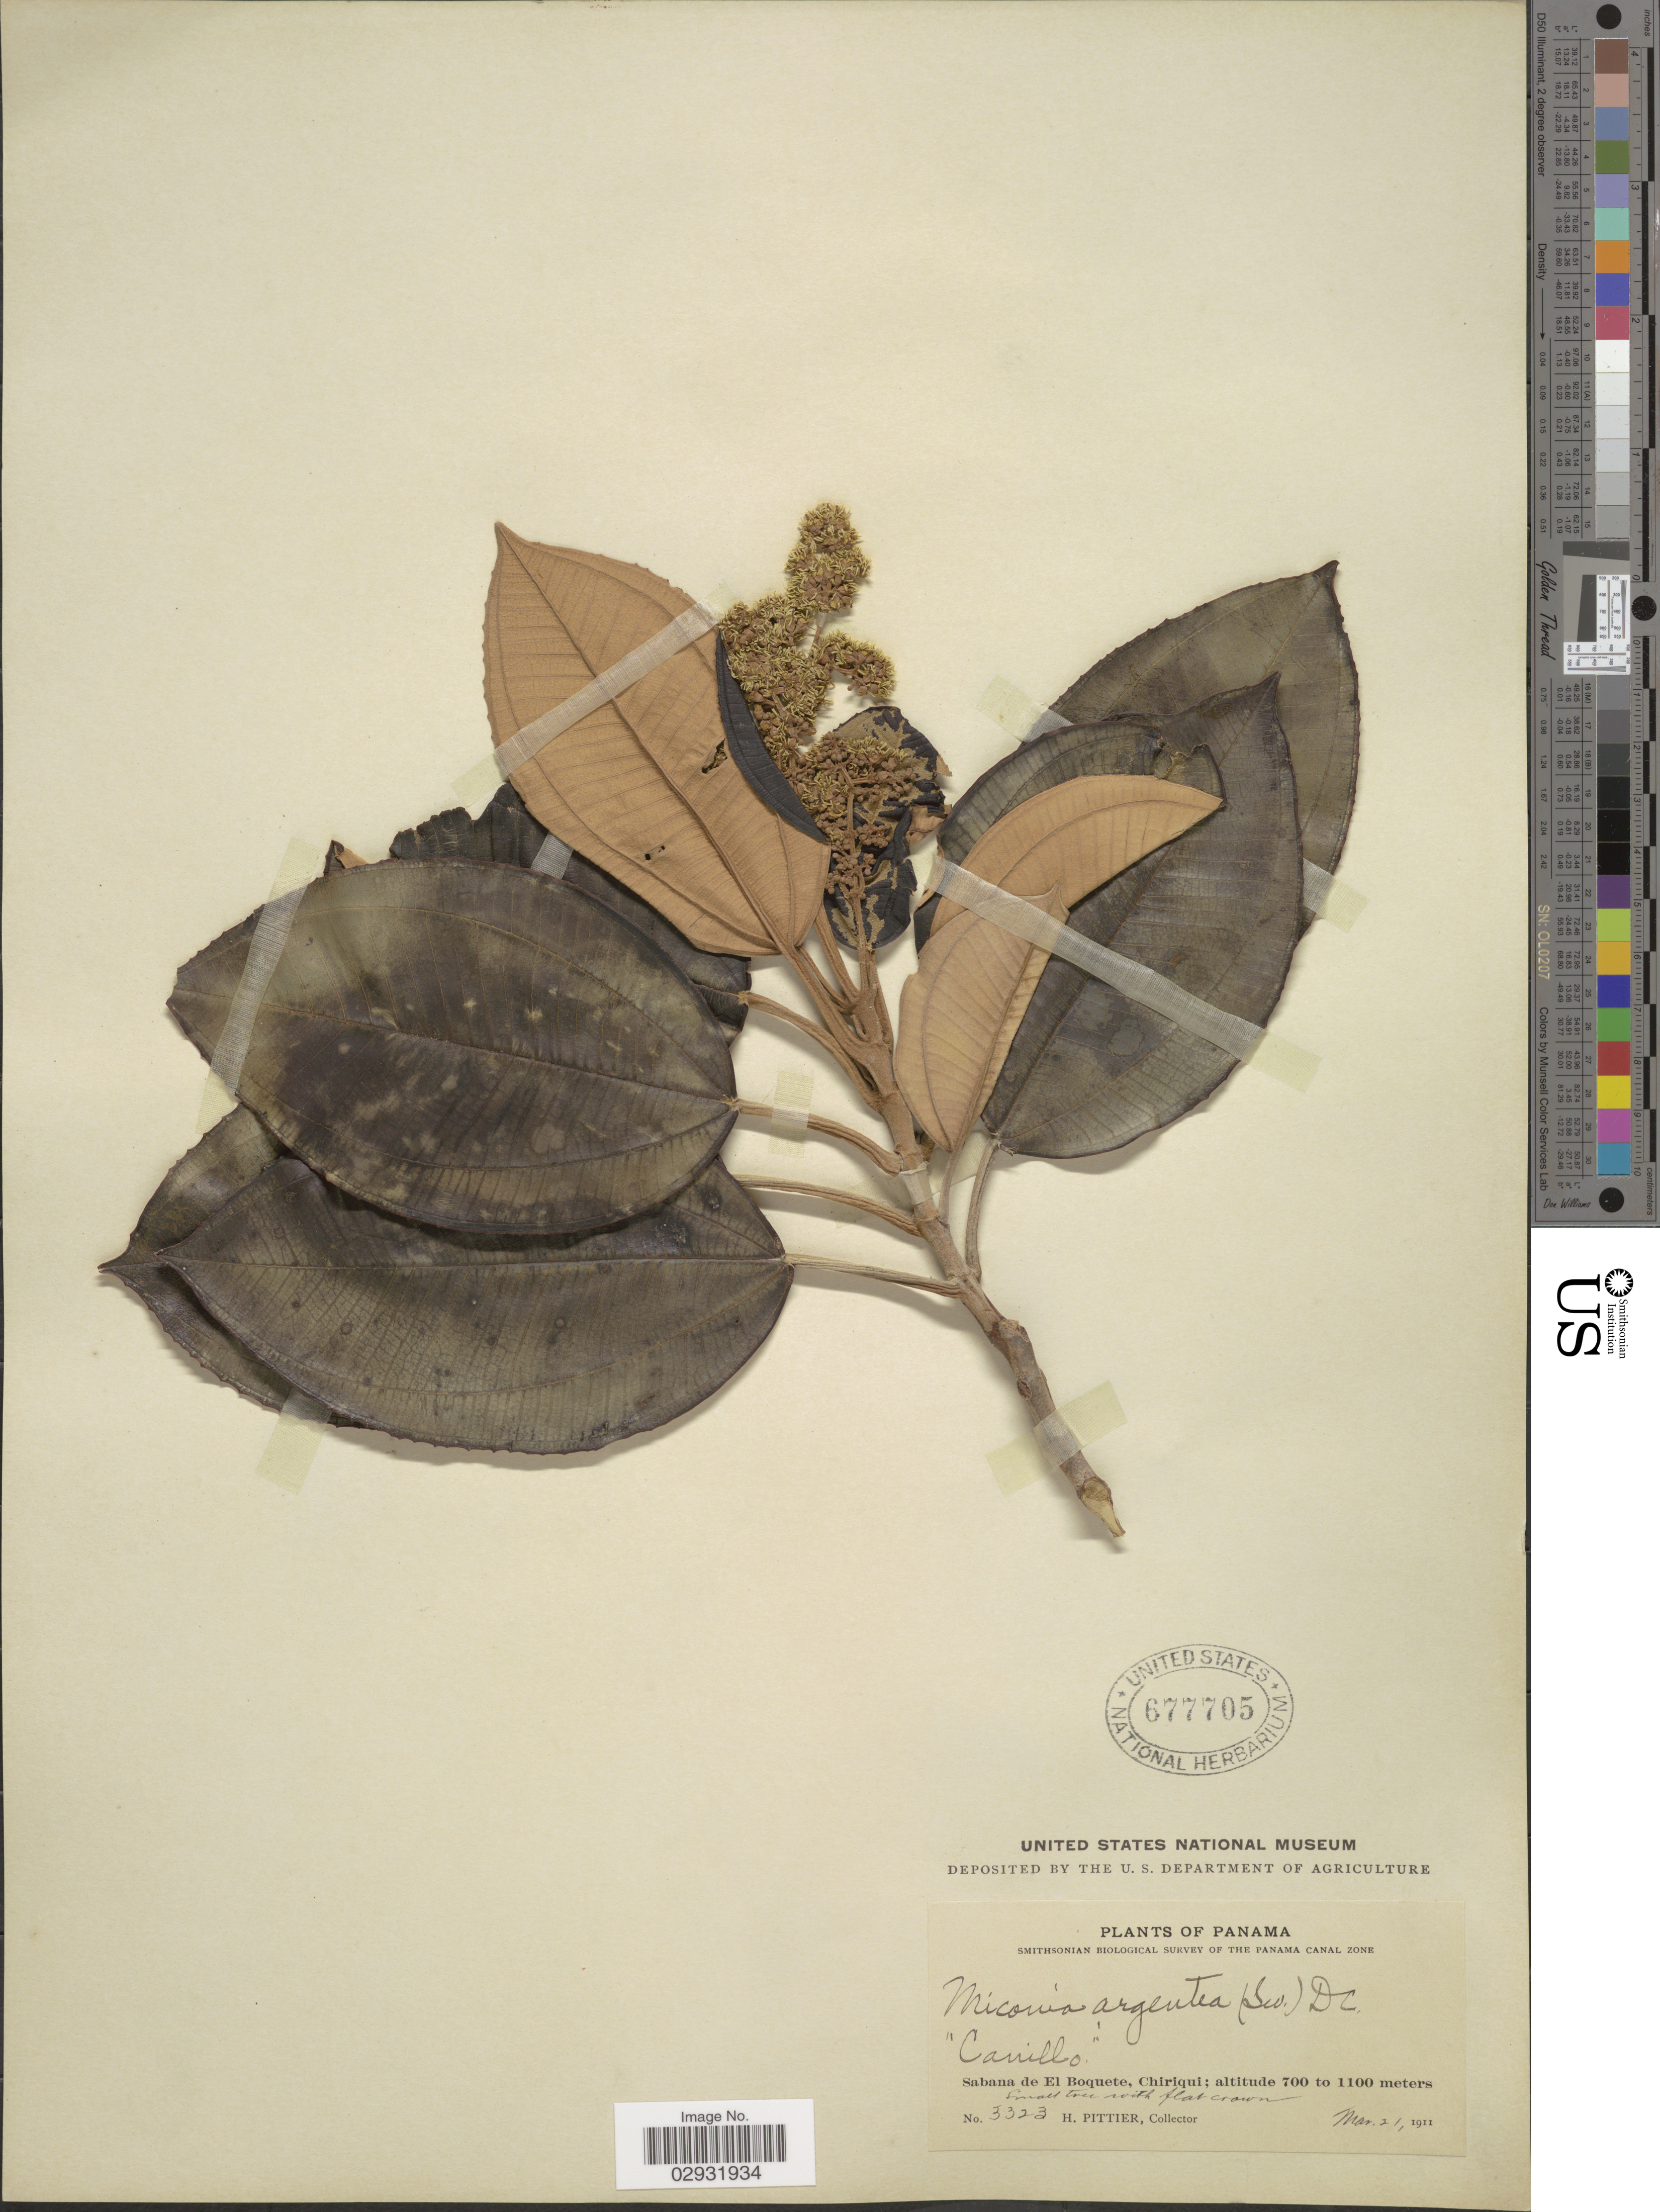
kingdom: Plantae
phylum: Tracheophyta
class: Magnoliopsida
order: Myrtales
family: Melastomataceae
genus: Miconia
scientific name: Miconia argentea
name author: (Sw.) DC.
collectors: H. F. Pittier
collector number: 3323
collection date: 1911-03-21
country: Panama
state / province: Chiriqui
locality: Sabana de El Boquete.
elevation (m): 700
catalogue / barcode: US 677705